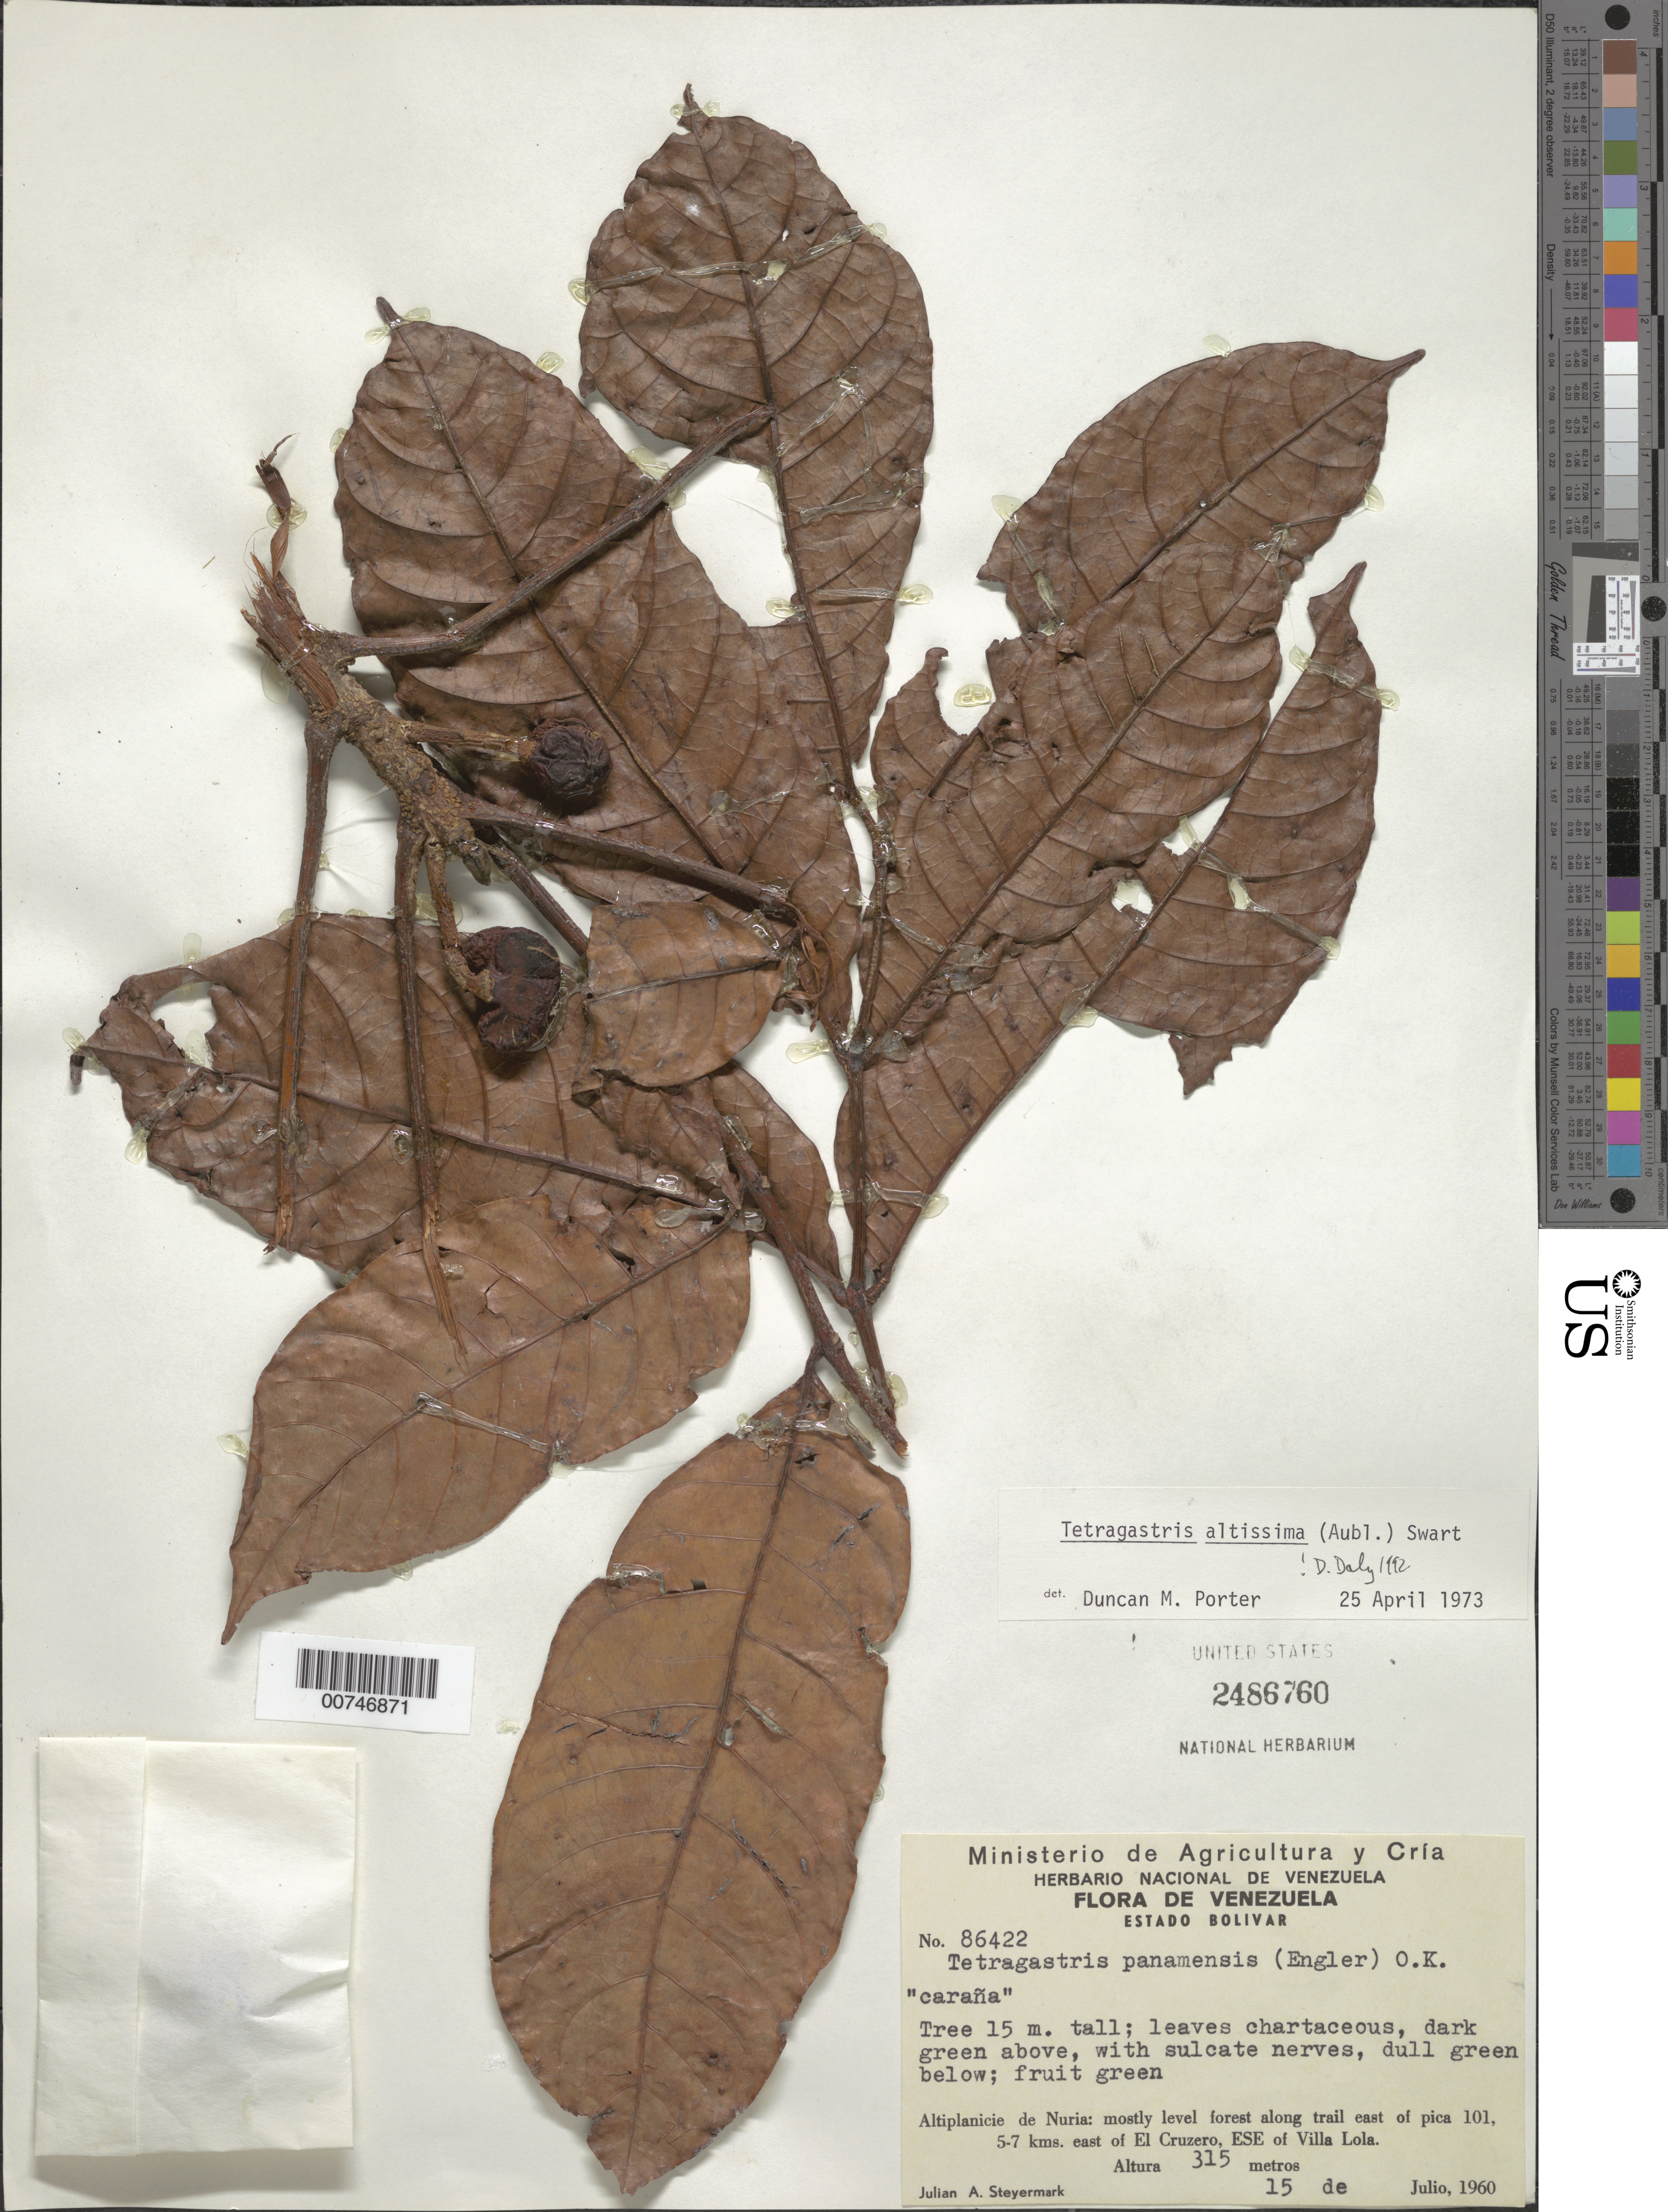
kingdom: Plantae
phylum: Tracheophyta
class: Magnoliopsida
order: Sapindales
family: Burseraceae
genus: Protium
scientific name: Protium altissimum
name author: (Aubl.) Marchand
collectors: J. Steyermark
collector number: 86422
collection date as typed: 15-Jul-60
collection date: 1960-07-15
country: Venezuela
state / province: Bolívar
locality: Altiplanicie de Nuria, trail E of pk 101, 5-7 km E of El Cruzero, ESE of Villa Lola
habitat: Mostly level forest along trail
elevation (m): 315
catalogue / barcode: US 2486760